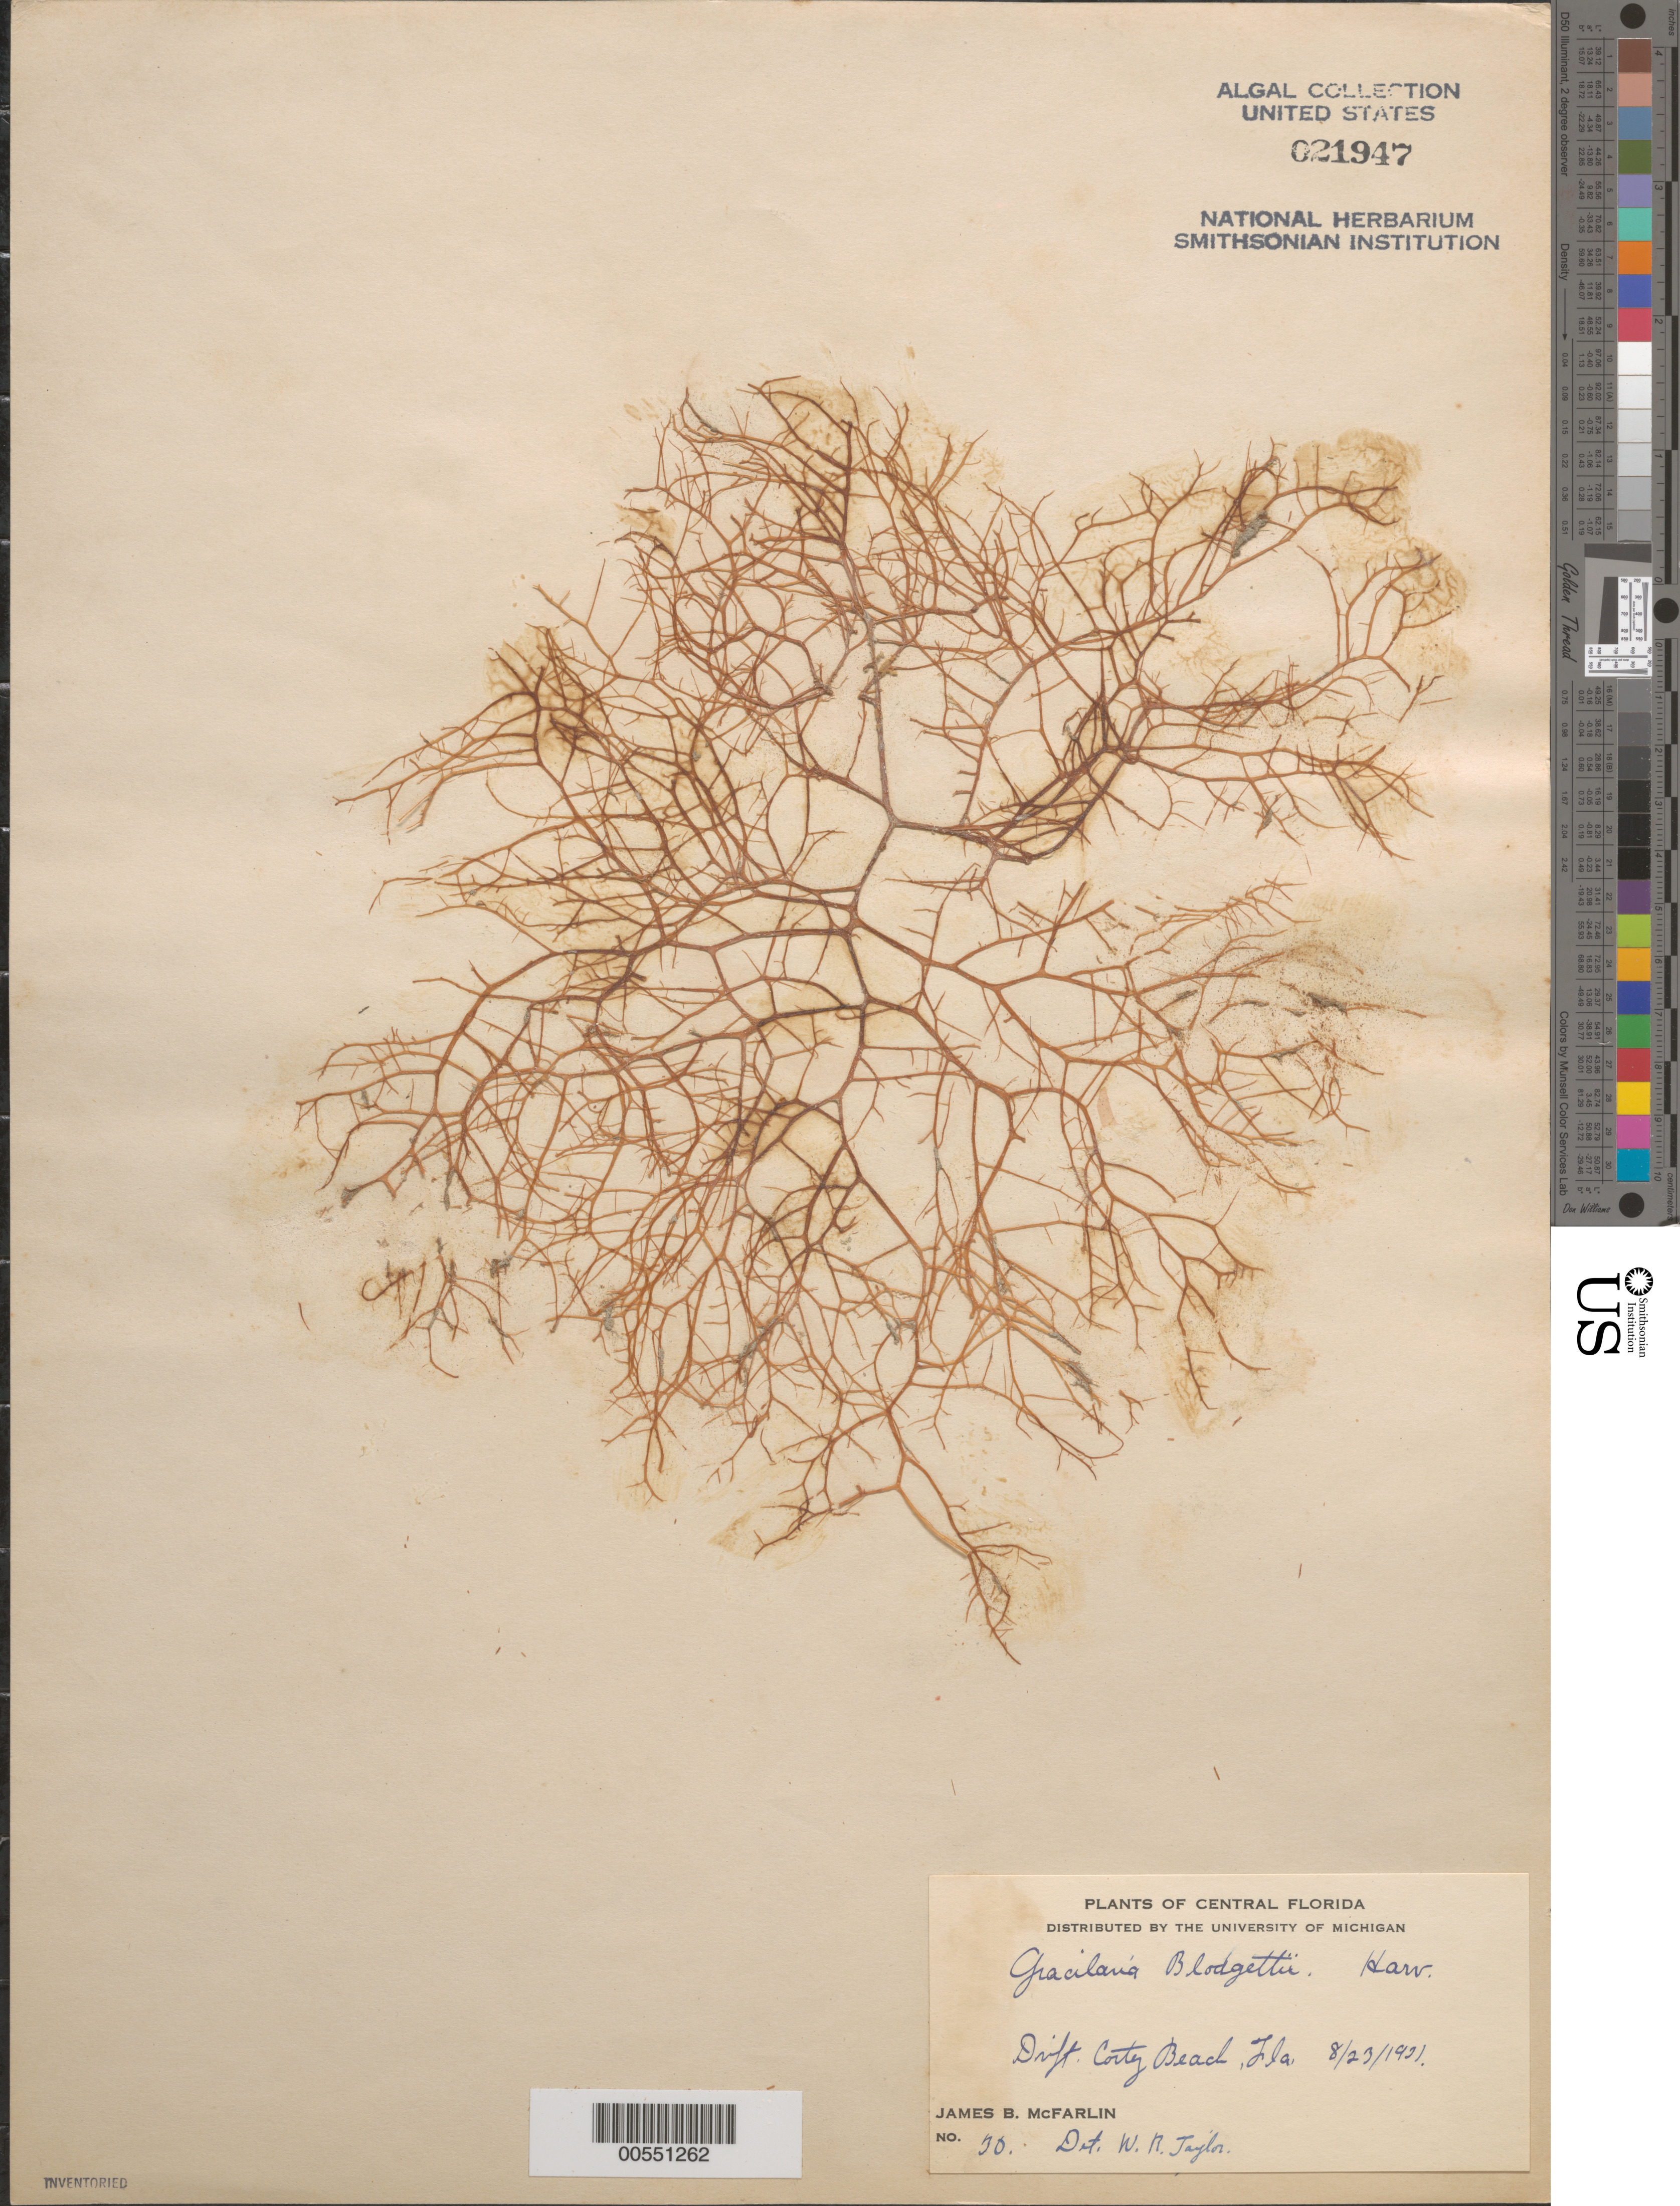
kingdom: Plantae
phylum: Rhodophyta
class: Florideophyceae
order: Gracilariales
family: Gracilariaceae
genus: Gracilaria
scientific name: Gracilaria blodgettii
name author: Harv.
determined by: Taylor, William R.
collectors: J. McFarlin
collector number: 30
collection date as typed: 23 Aug 1931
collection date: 1931-08-23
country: United States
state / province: Florida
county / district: Manatee County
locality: Cortez Beach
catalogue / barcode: US 21947